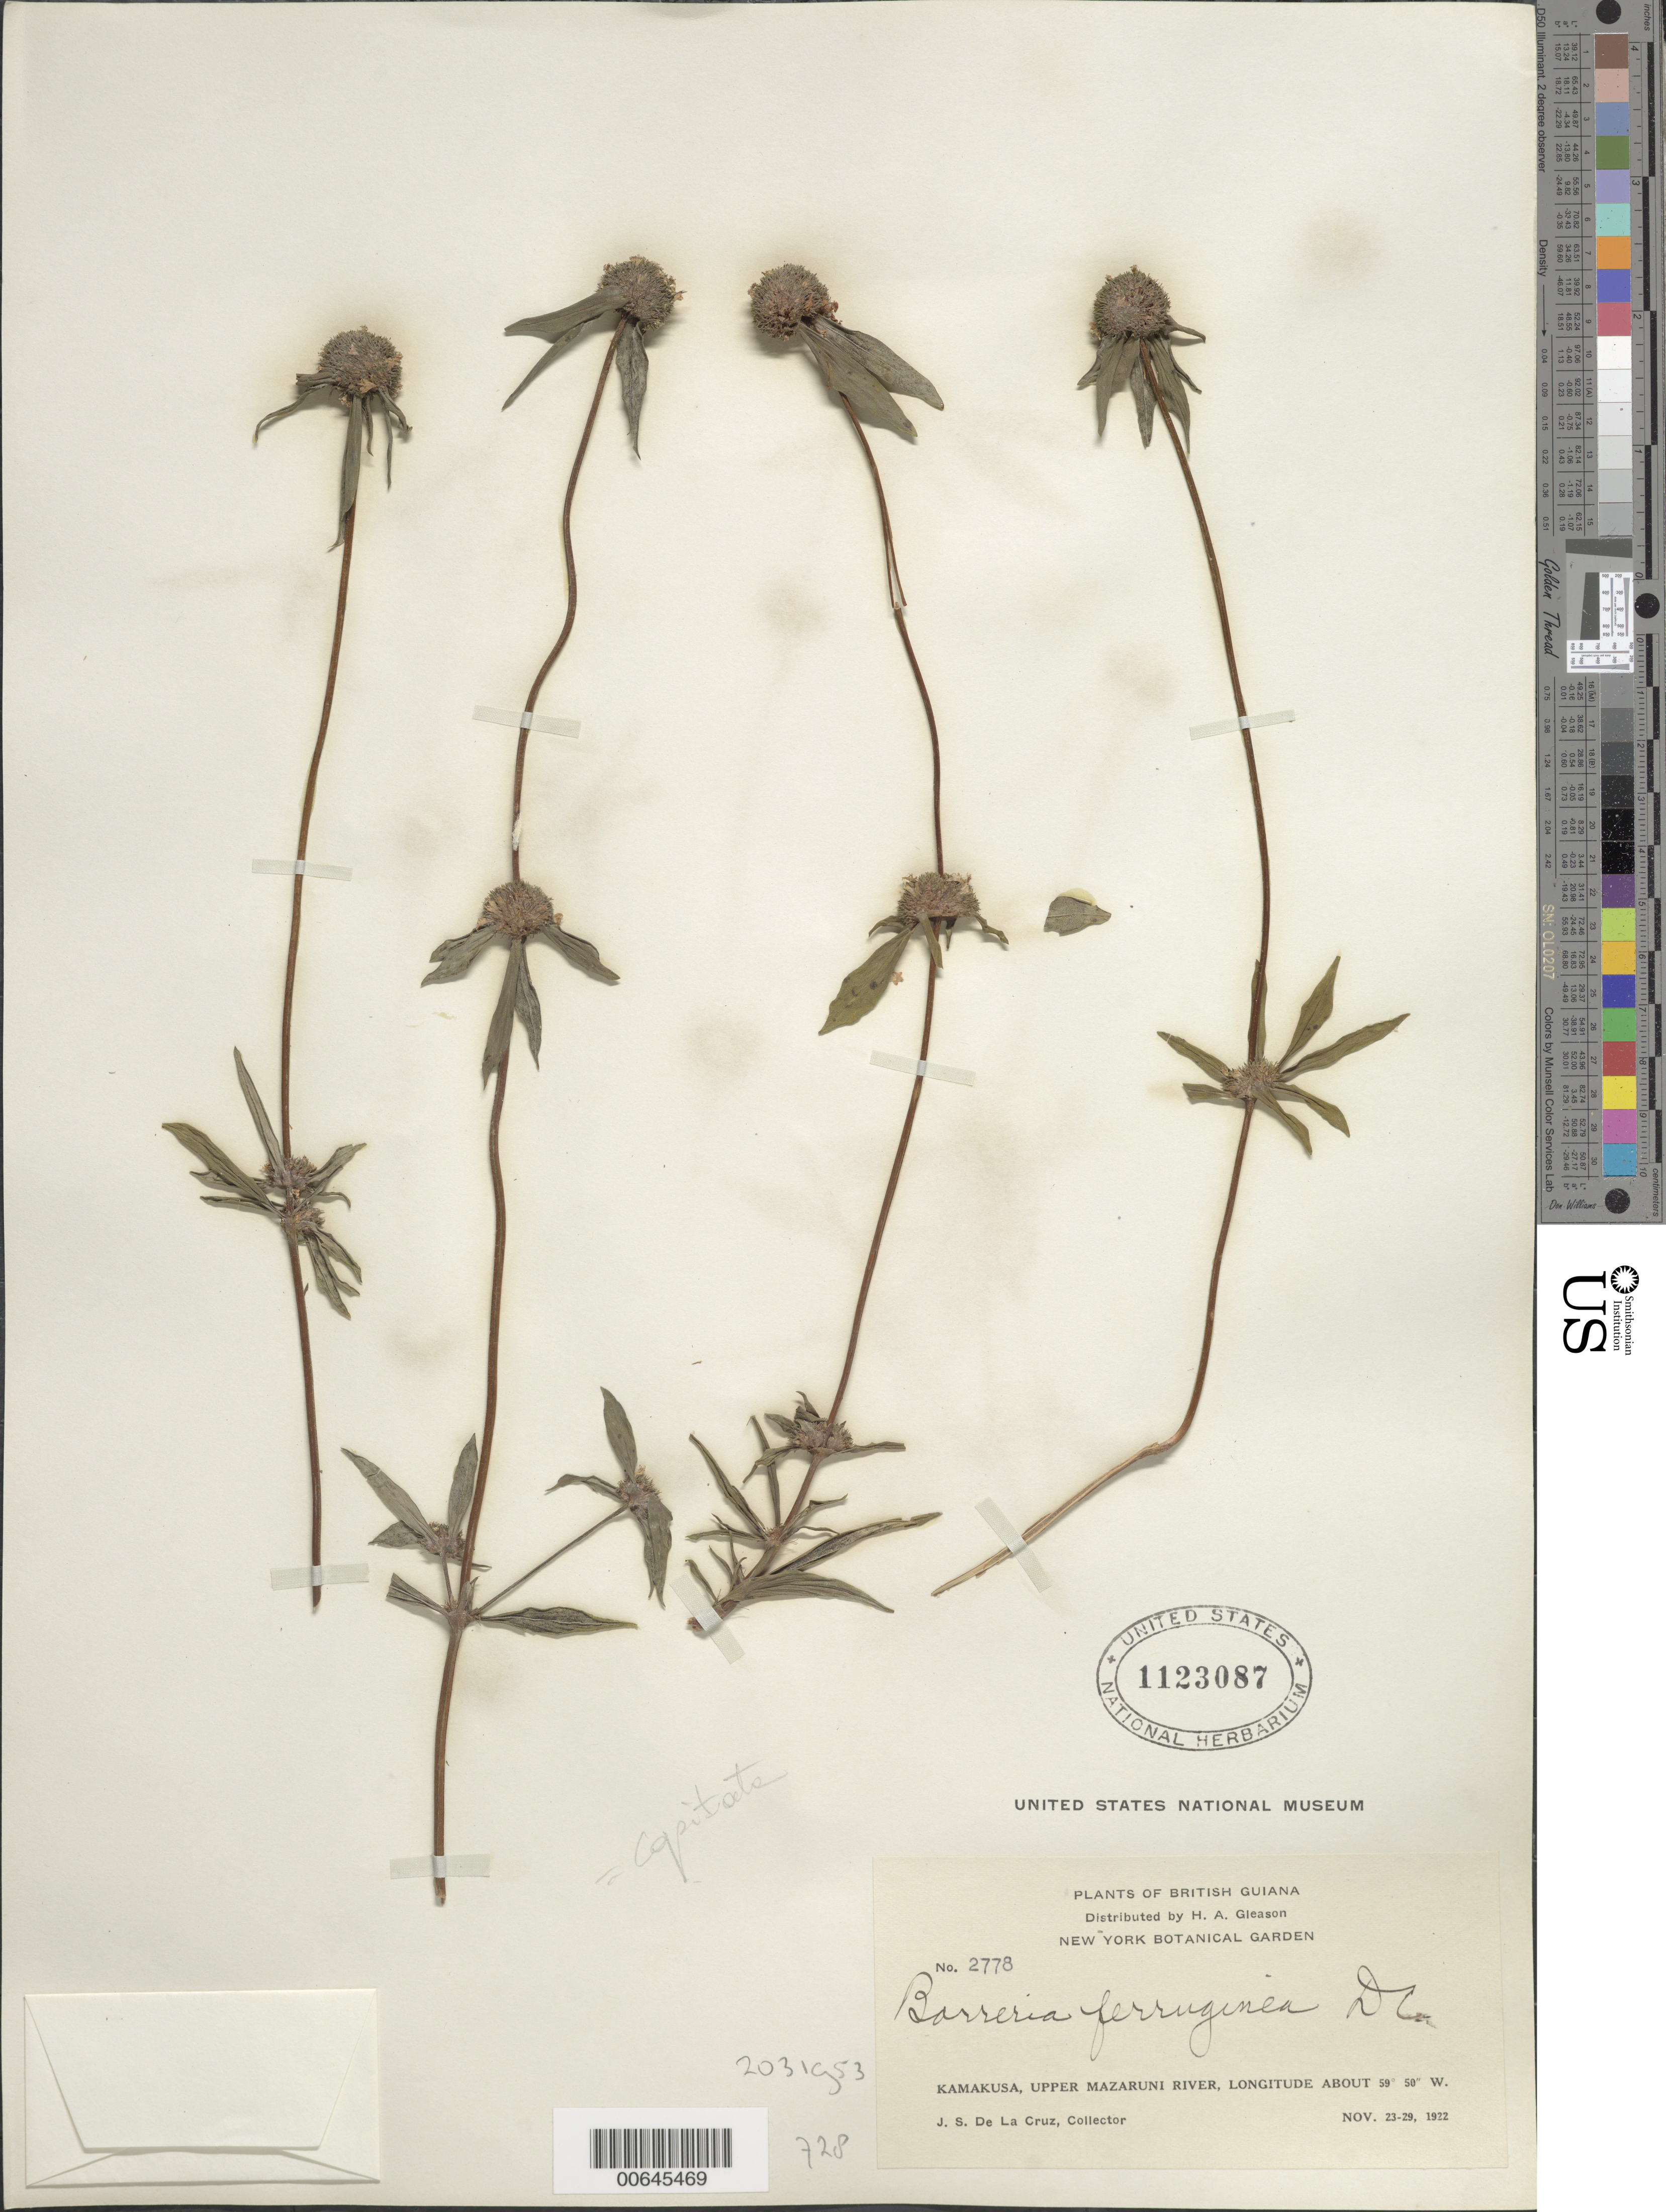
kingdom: Plantae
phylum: Tracheophyta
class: Magnoliopsida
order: Gentianales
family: Rubiaceae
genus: Spermacoce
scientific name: Spermacoce capitata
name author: Ruiz & Pav.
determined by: Delprete, P. G., Herb. de Guyane Cay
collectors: J. S. de la Cruz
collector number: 2778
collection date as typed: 23-Nov-22 to 29-Nov-22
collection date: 1922-11-23/1922-11-29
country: Guyana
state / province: Cuyuni-Mazaruni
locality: Kamakusa, Upper Mazaruni R.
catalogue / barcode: US 1123087